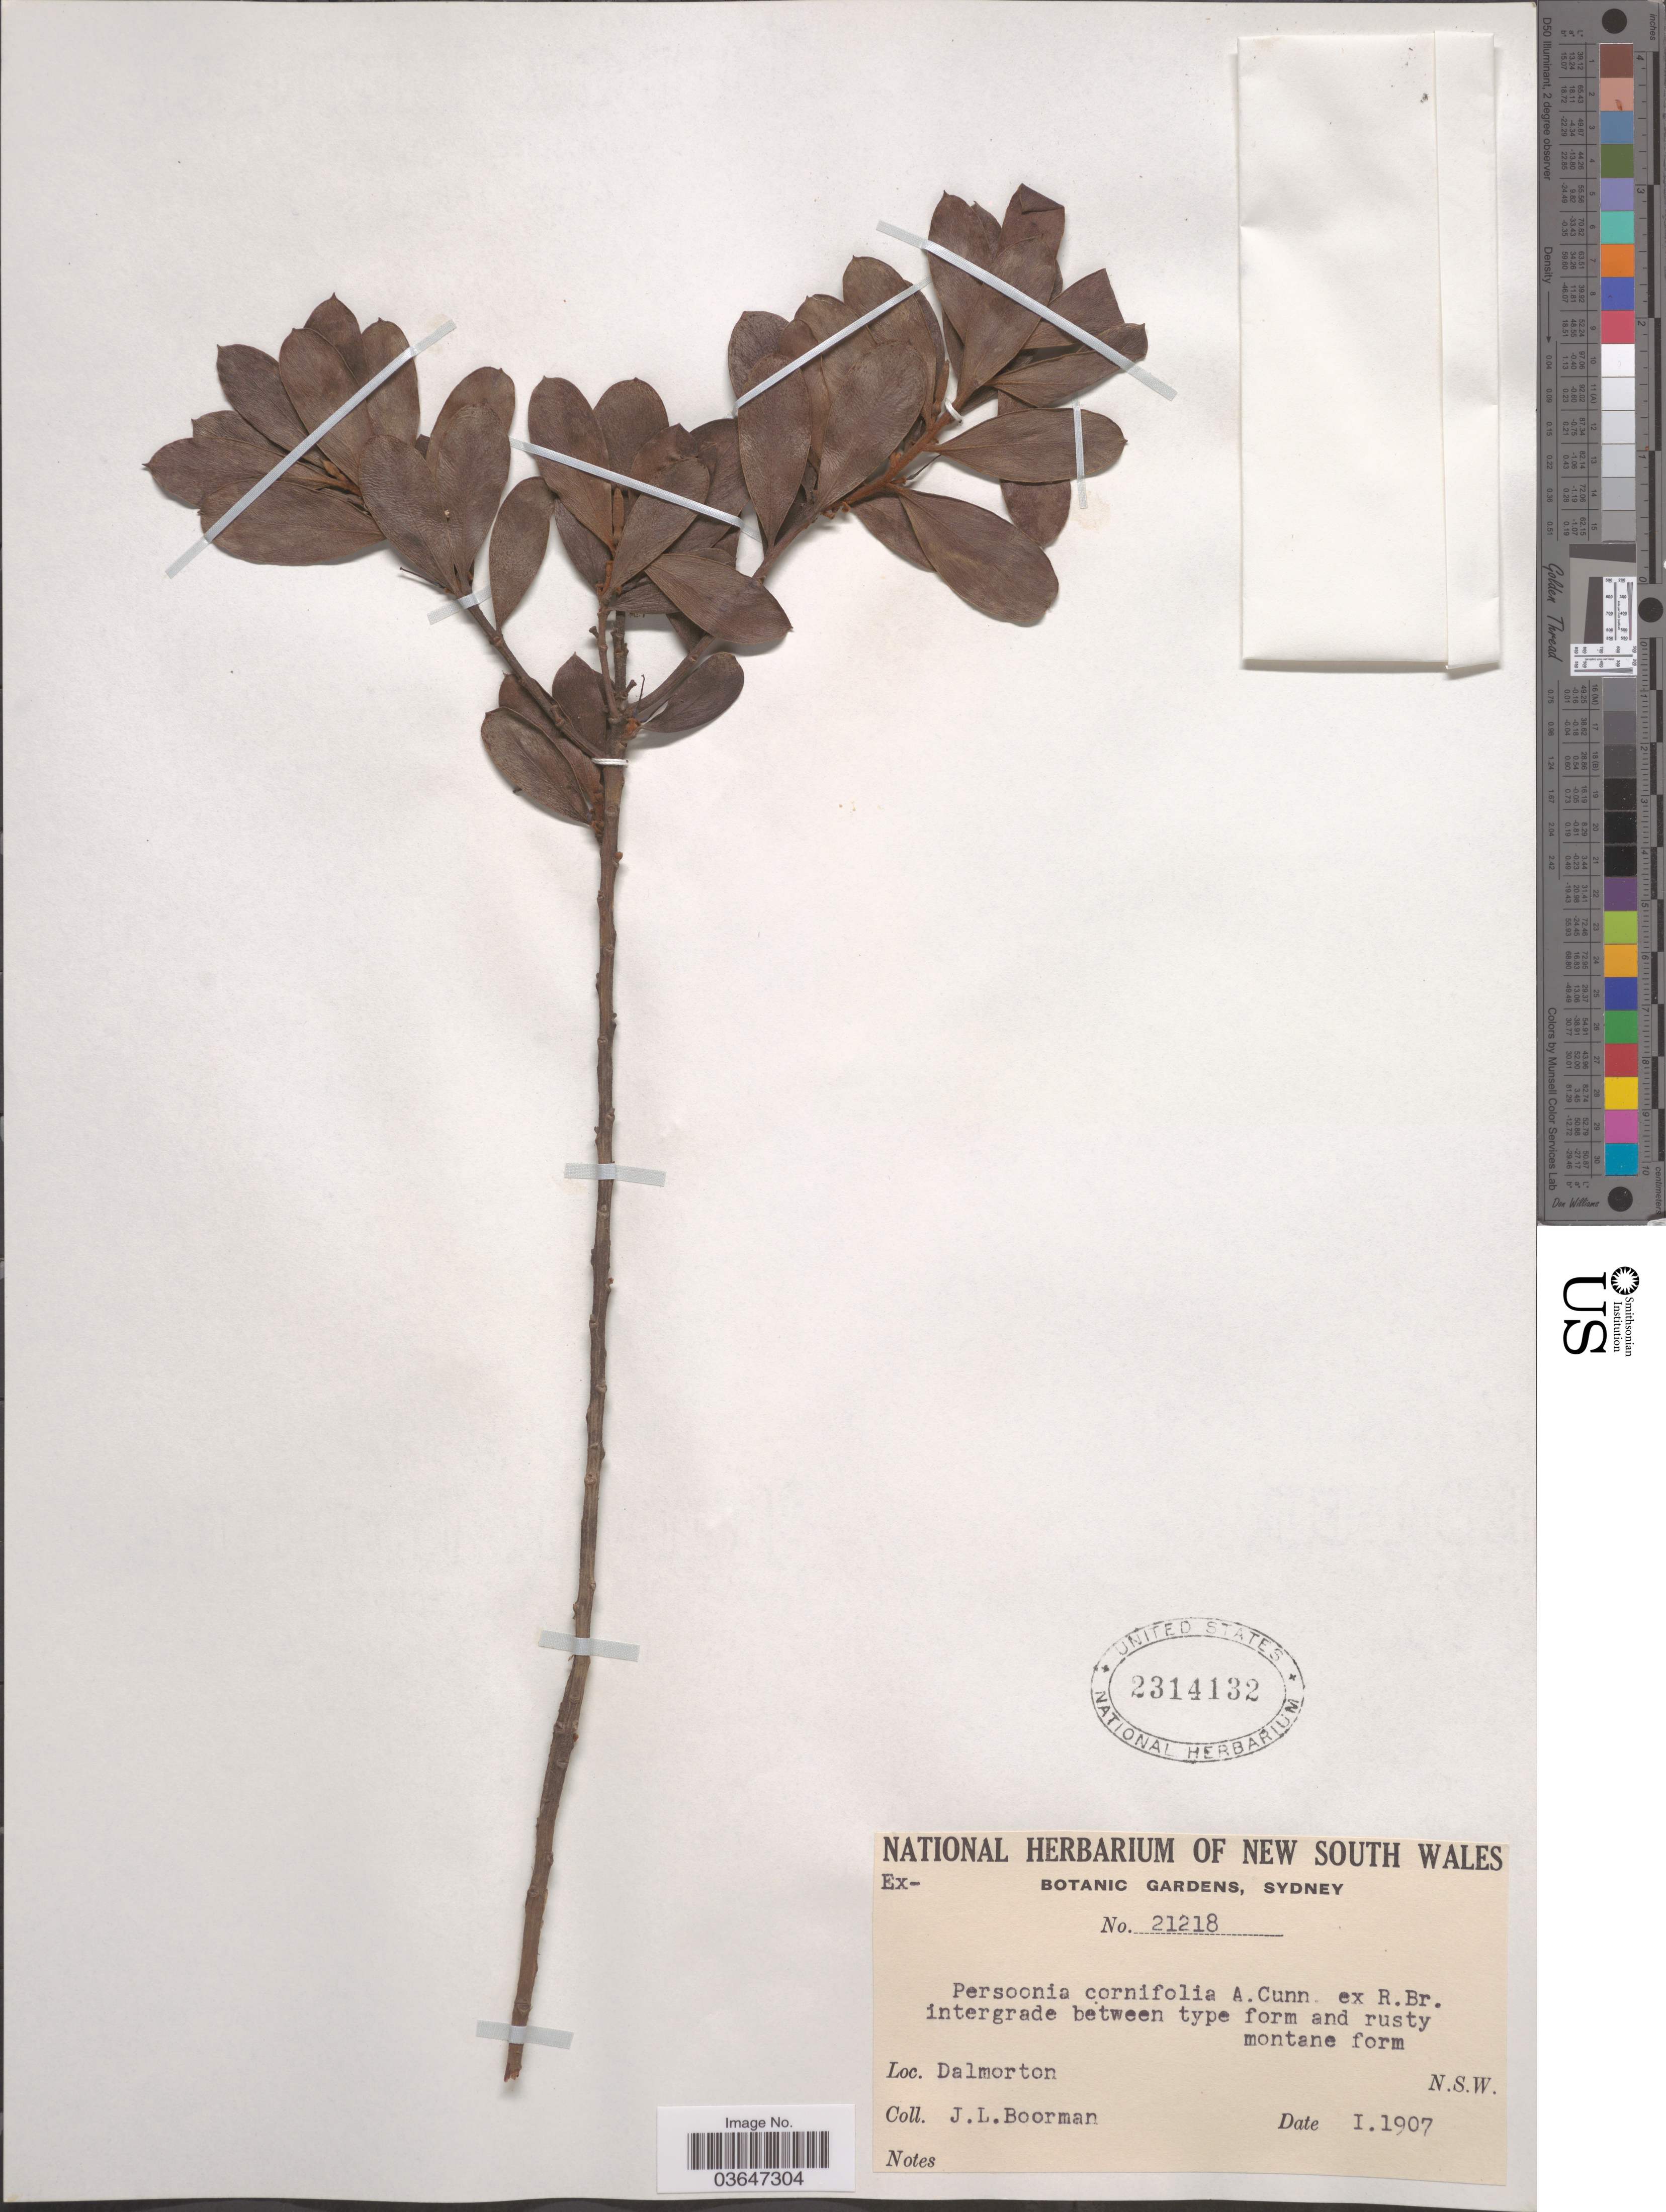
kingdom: Plantae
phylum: Tracheophyta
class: Magnoliopsida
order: Proteales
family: Proteaceae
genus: Persoonia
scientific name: Persoonia cornifolia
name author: A. Cunn. ex R. Br.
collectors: J. Boorman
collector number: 21218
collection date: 1907-01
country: Australia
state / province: New South Wales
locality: Dalmorton.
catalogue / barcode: US 2314132